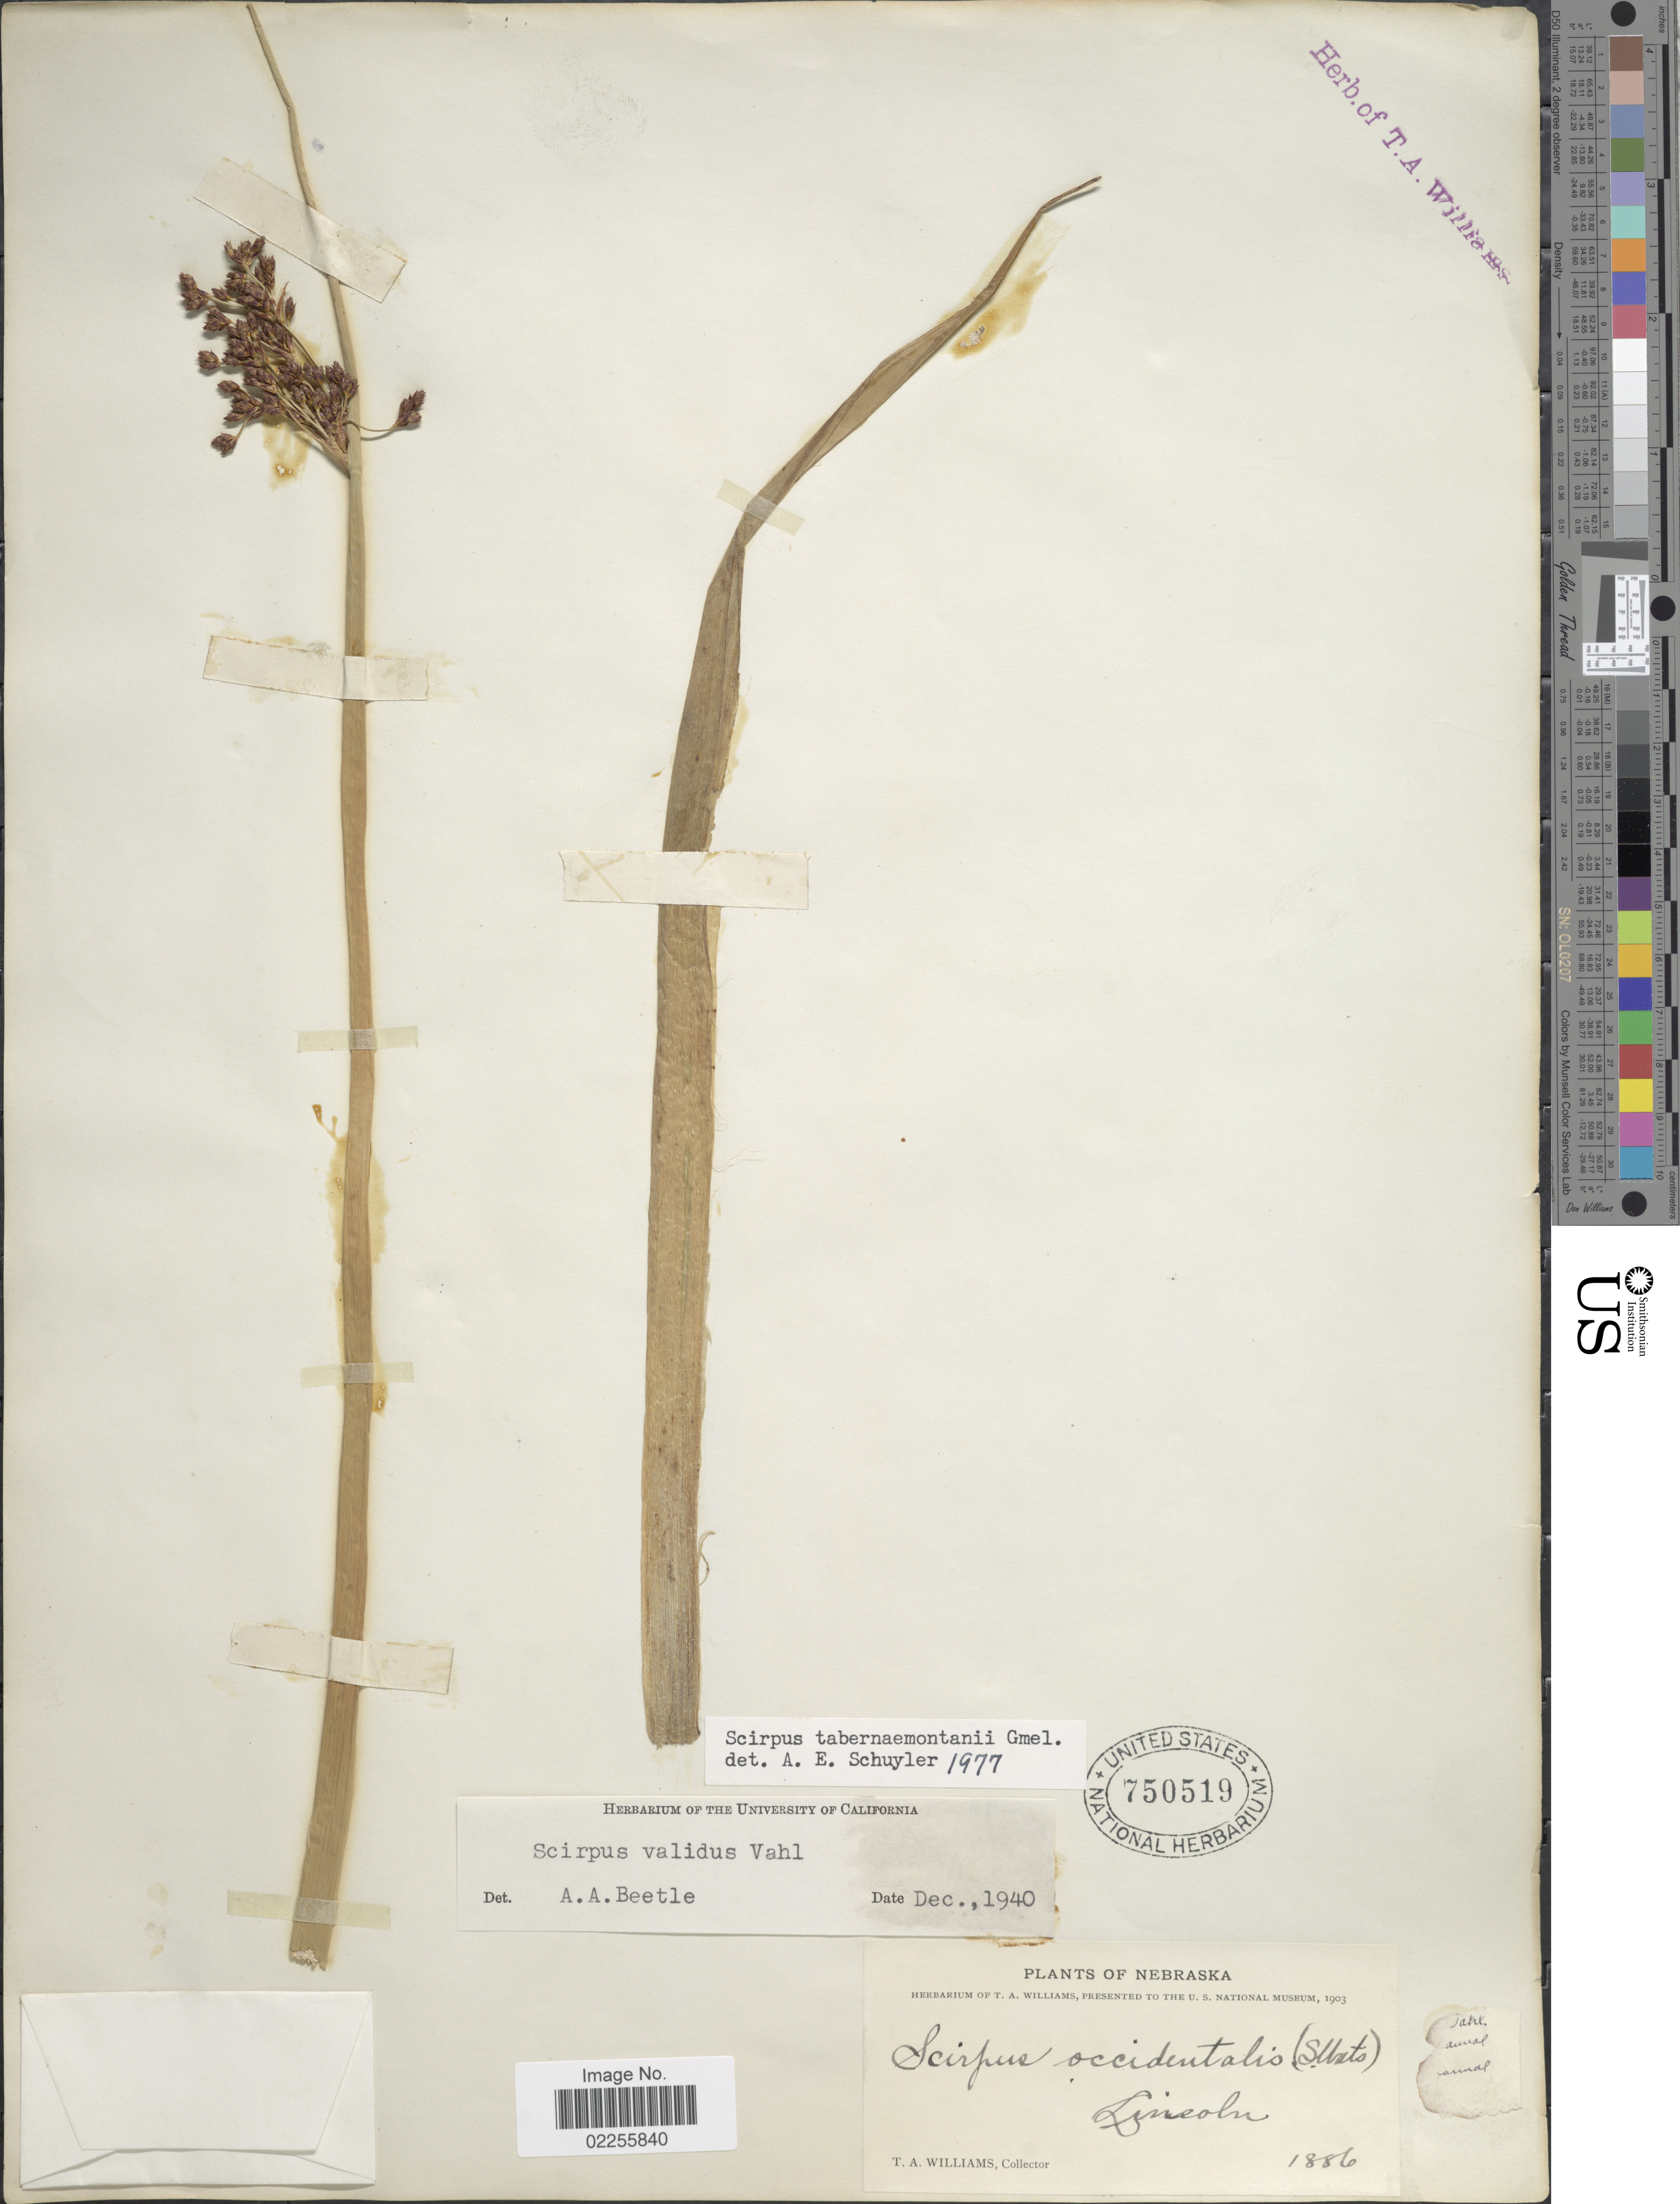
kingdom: Plantae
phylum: Tracheophyta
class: Liliopsida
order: Poales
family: Cyperaceae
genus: Schoenoplectus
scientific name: Schoenoplectus tabernaemontani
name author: (C.C. Gmel.) Palla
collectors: T. A. Williams (herbarium)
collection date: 1886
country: United States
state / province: Nebraska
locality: Lincoln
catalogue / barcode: US 750519